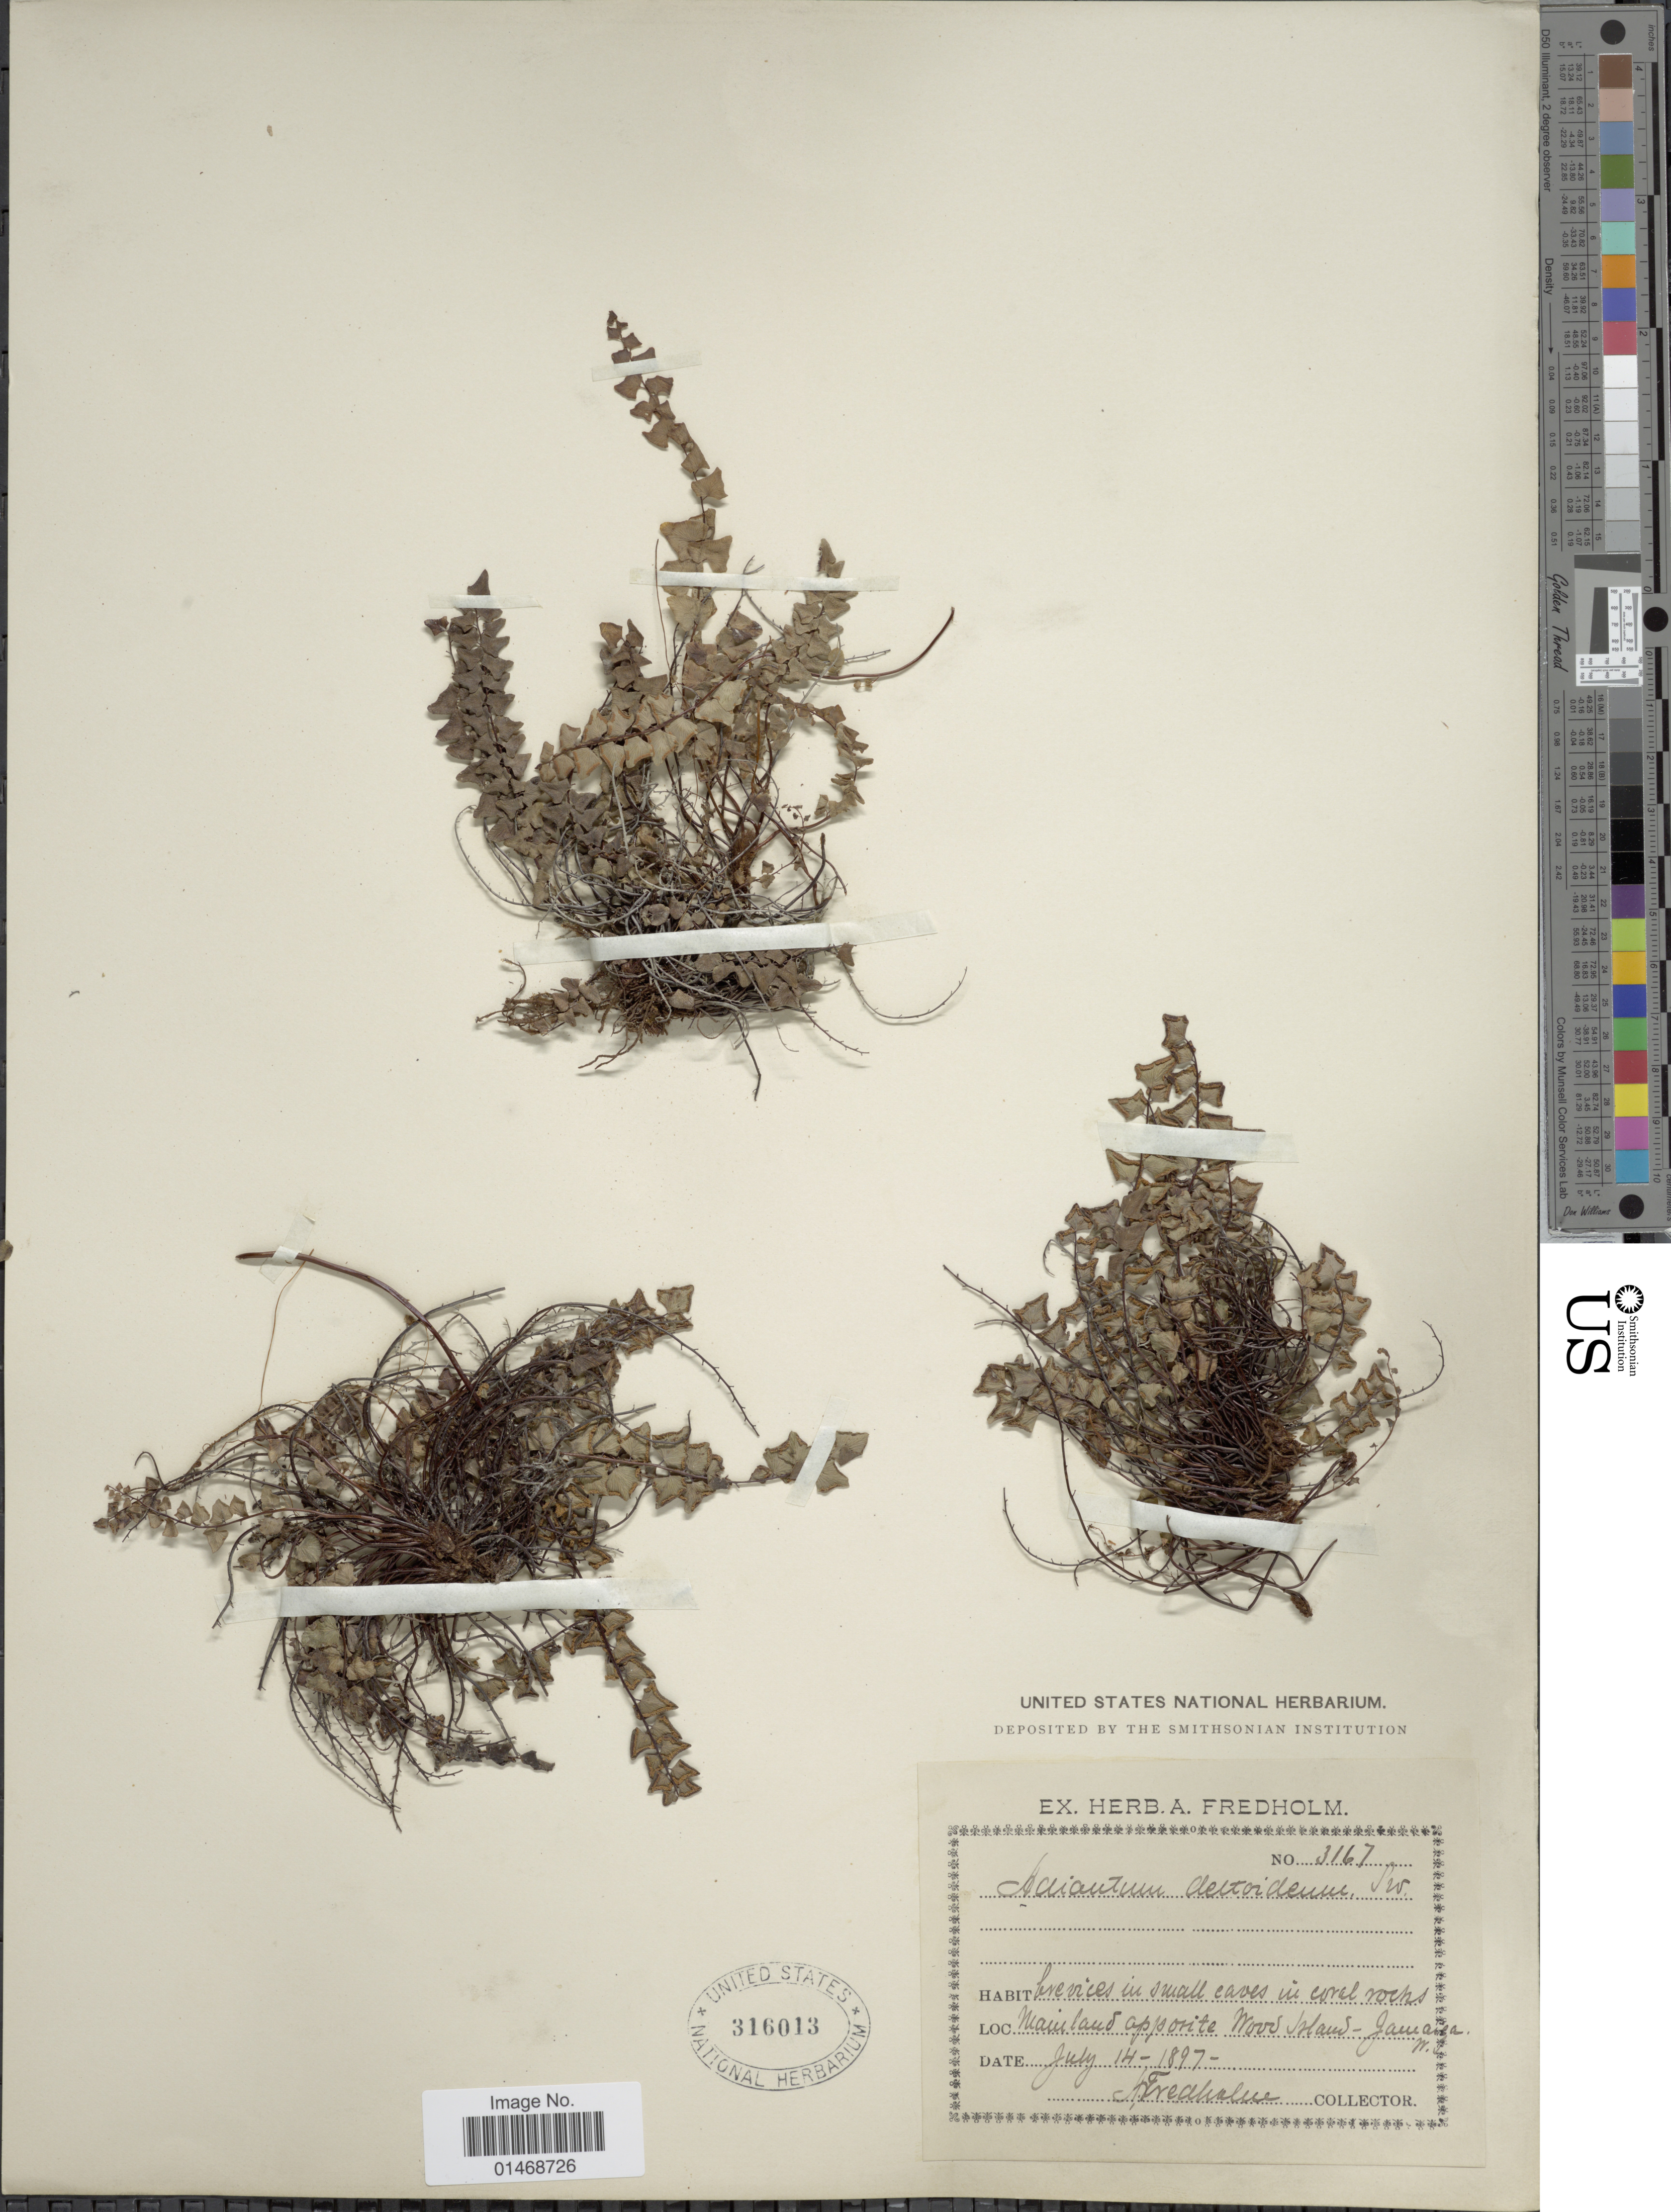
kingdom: Plantae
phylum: Tracheophyta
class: Polypodiopsida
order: Polypodiales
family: Pteridaceae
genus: Adiantum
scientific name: Adiantum deltoideum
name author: Sw.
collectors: A. Fredholm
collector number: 3167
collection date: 1897-07-14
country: Jamaica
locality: Mainland opposite WoodIsland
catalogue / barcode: US 316013